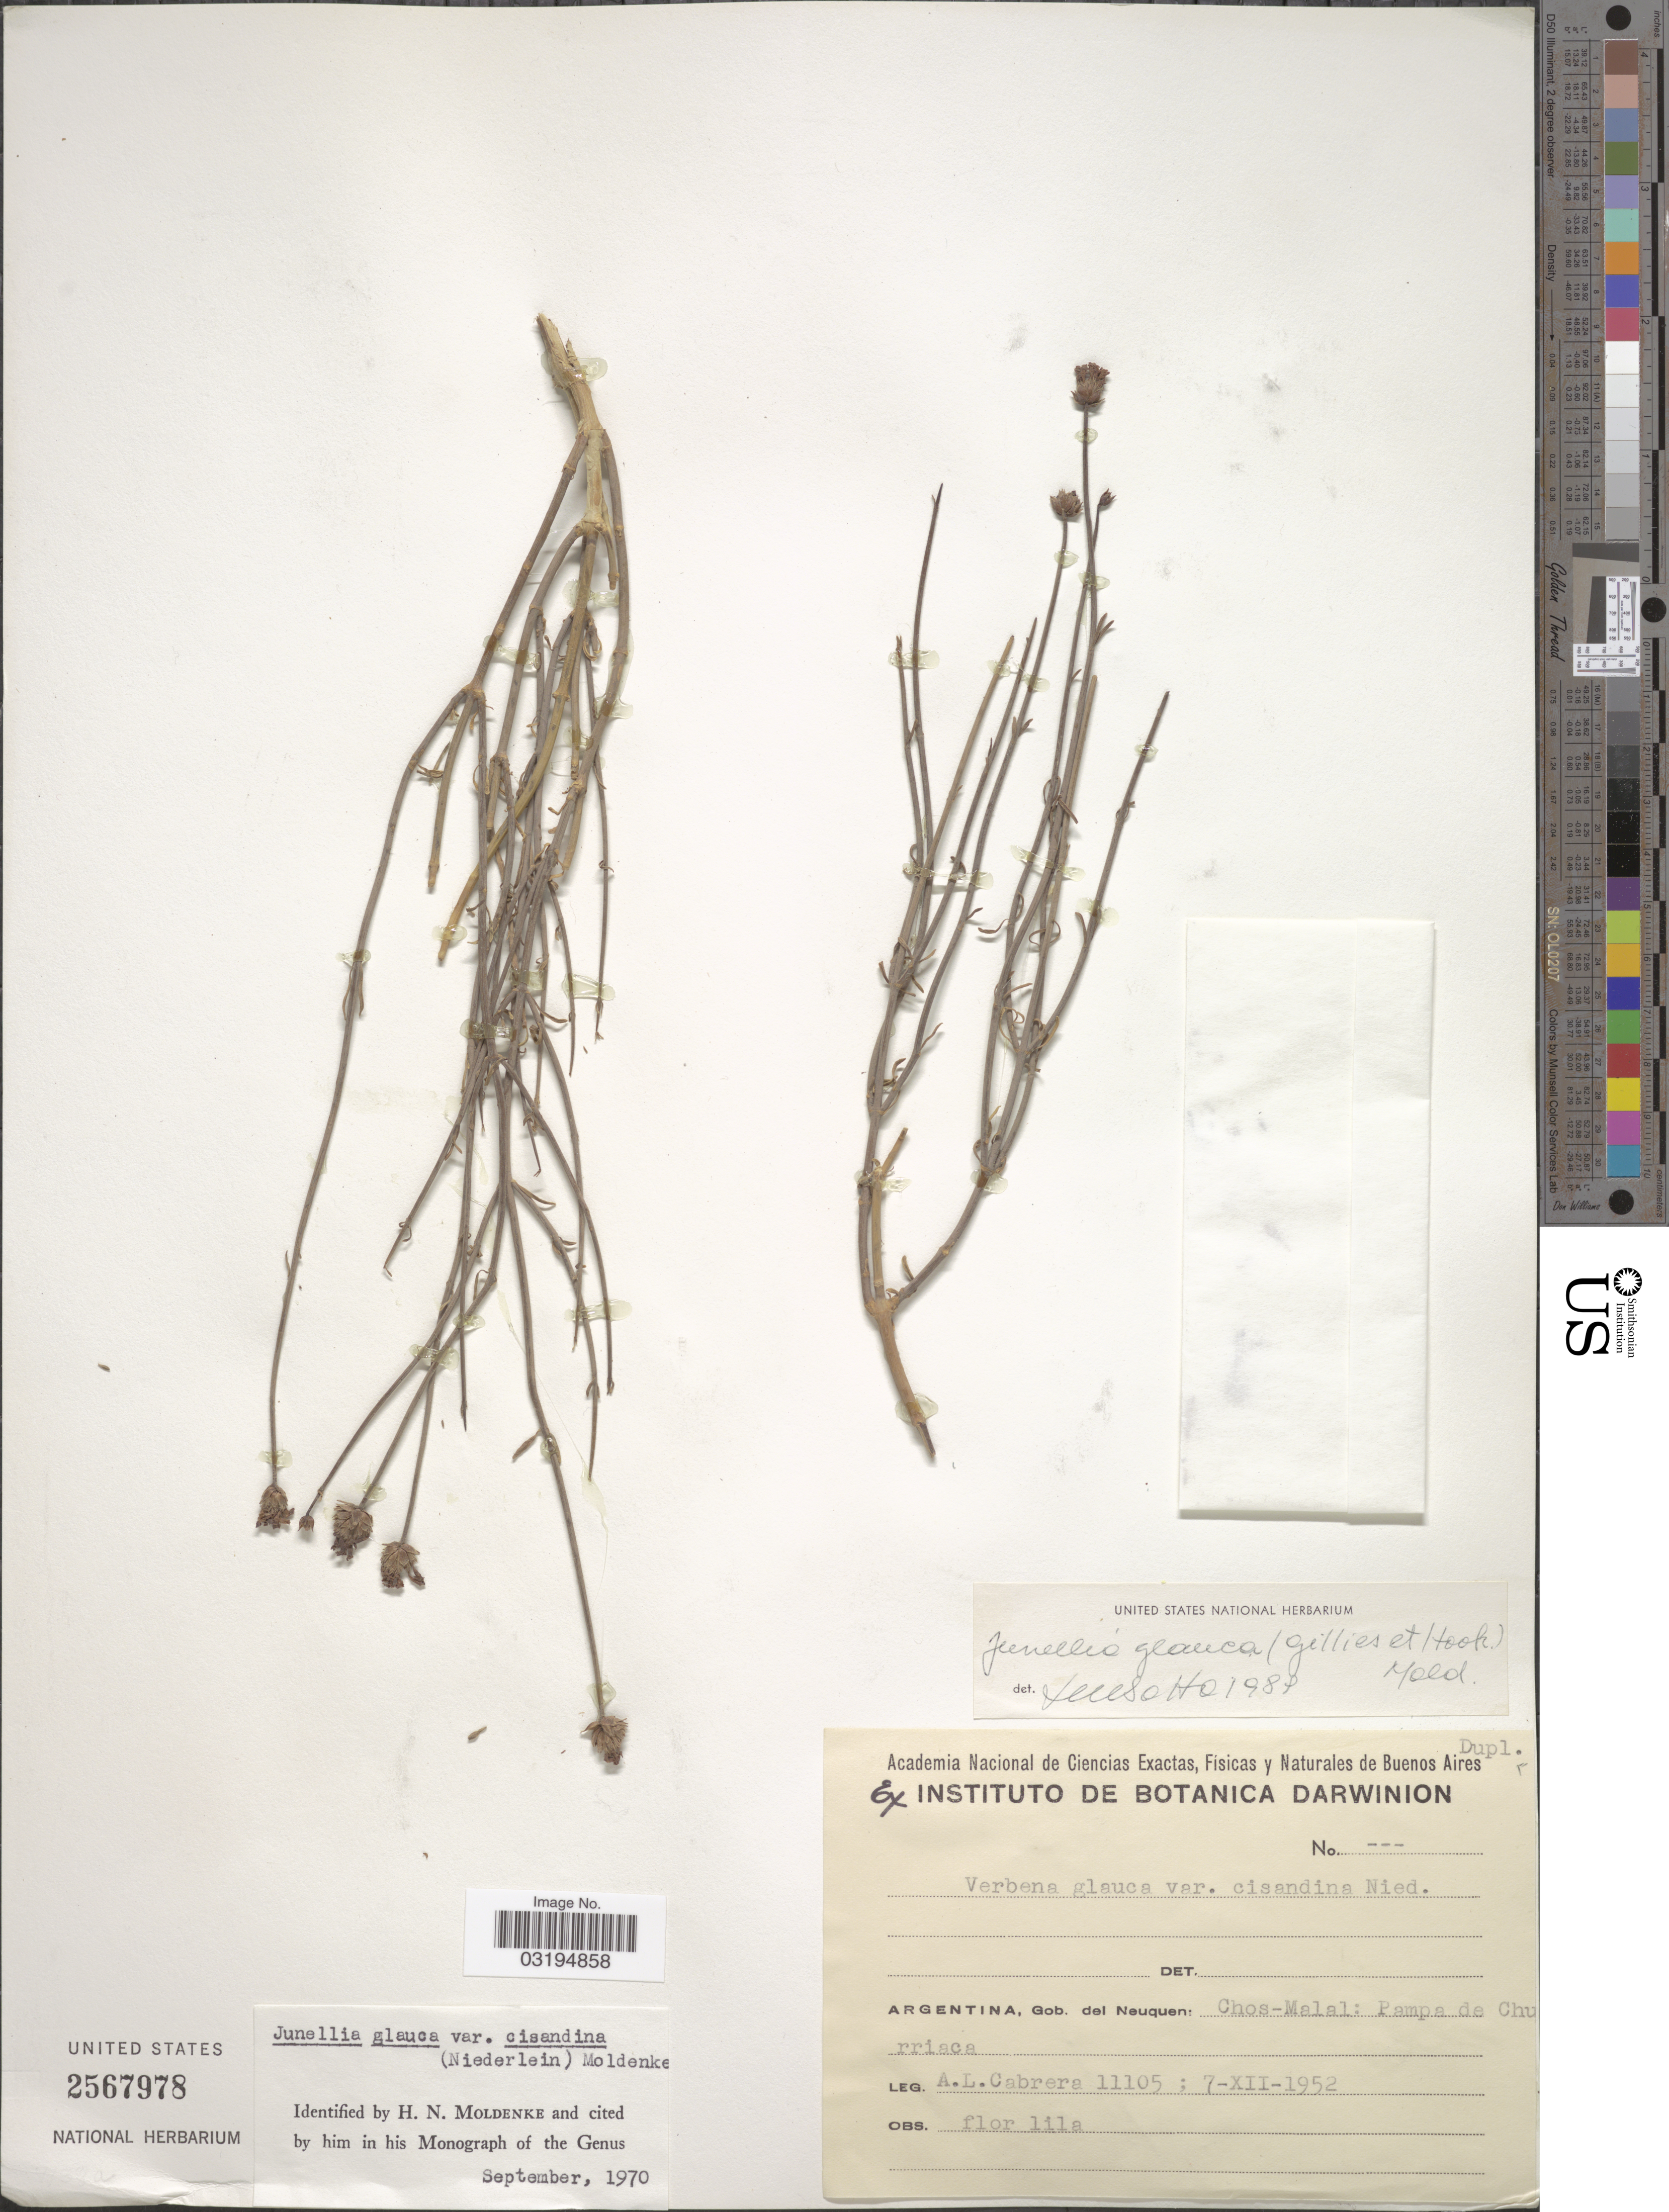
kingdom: Plantae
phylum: Tracheophyta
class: Magnoliopsida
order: Lamiales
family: Verbenaceae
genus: Junellia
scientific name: Junellia spathulata var. glauca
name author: (Gillies & Hook.) Botta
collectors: A. L. Cabrera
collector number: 11105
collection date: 1952-12-07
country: Argentina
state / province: Neuquen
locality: Gob. del Neuquen: Chos-Malal: Pampa de Churriaca.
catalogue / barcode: US 2567978